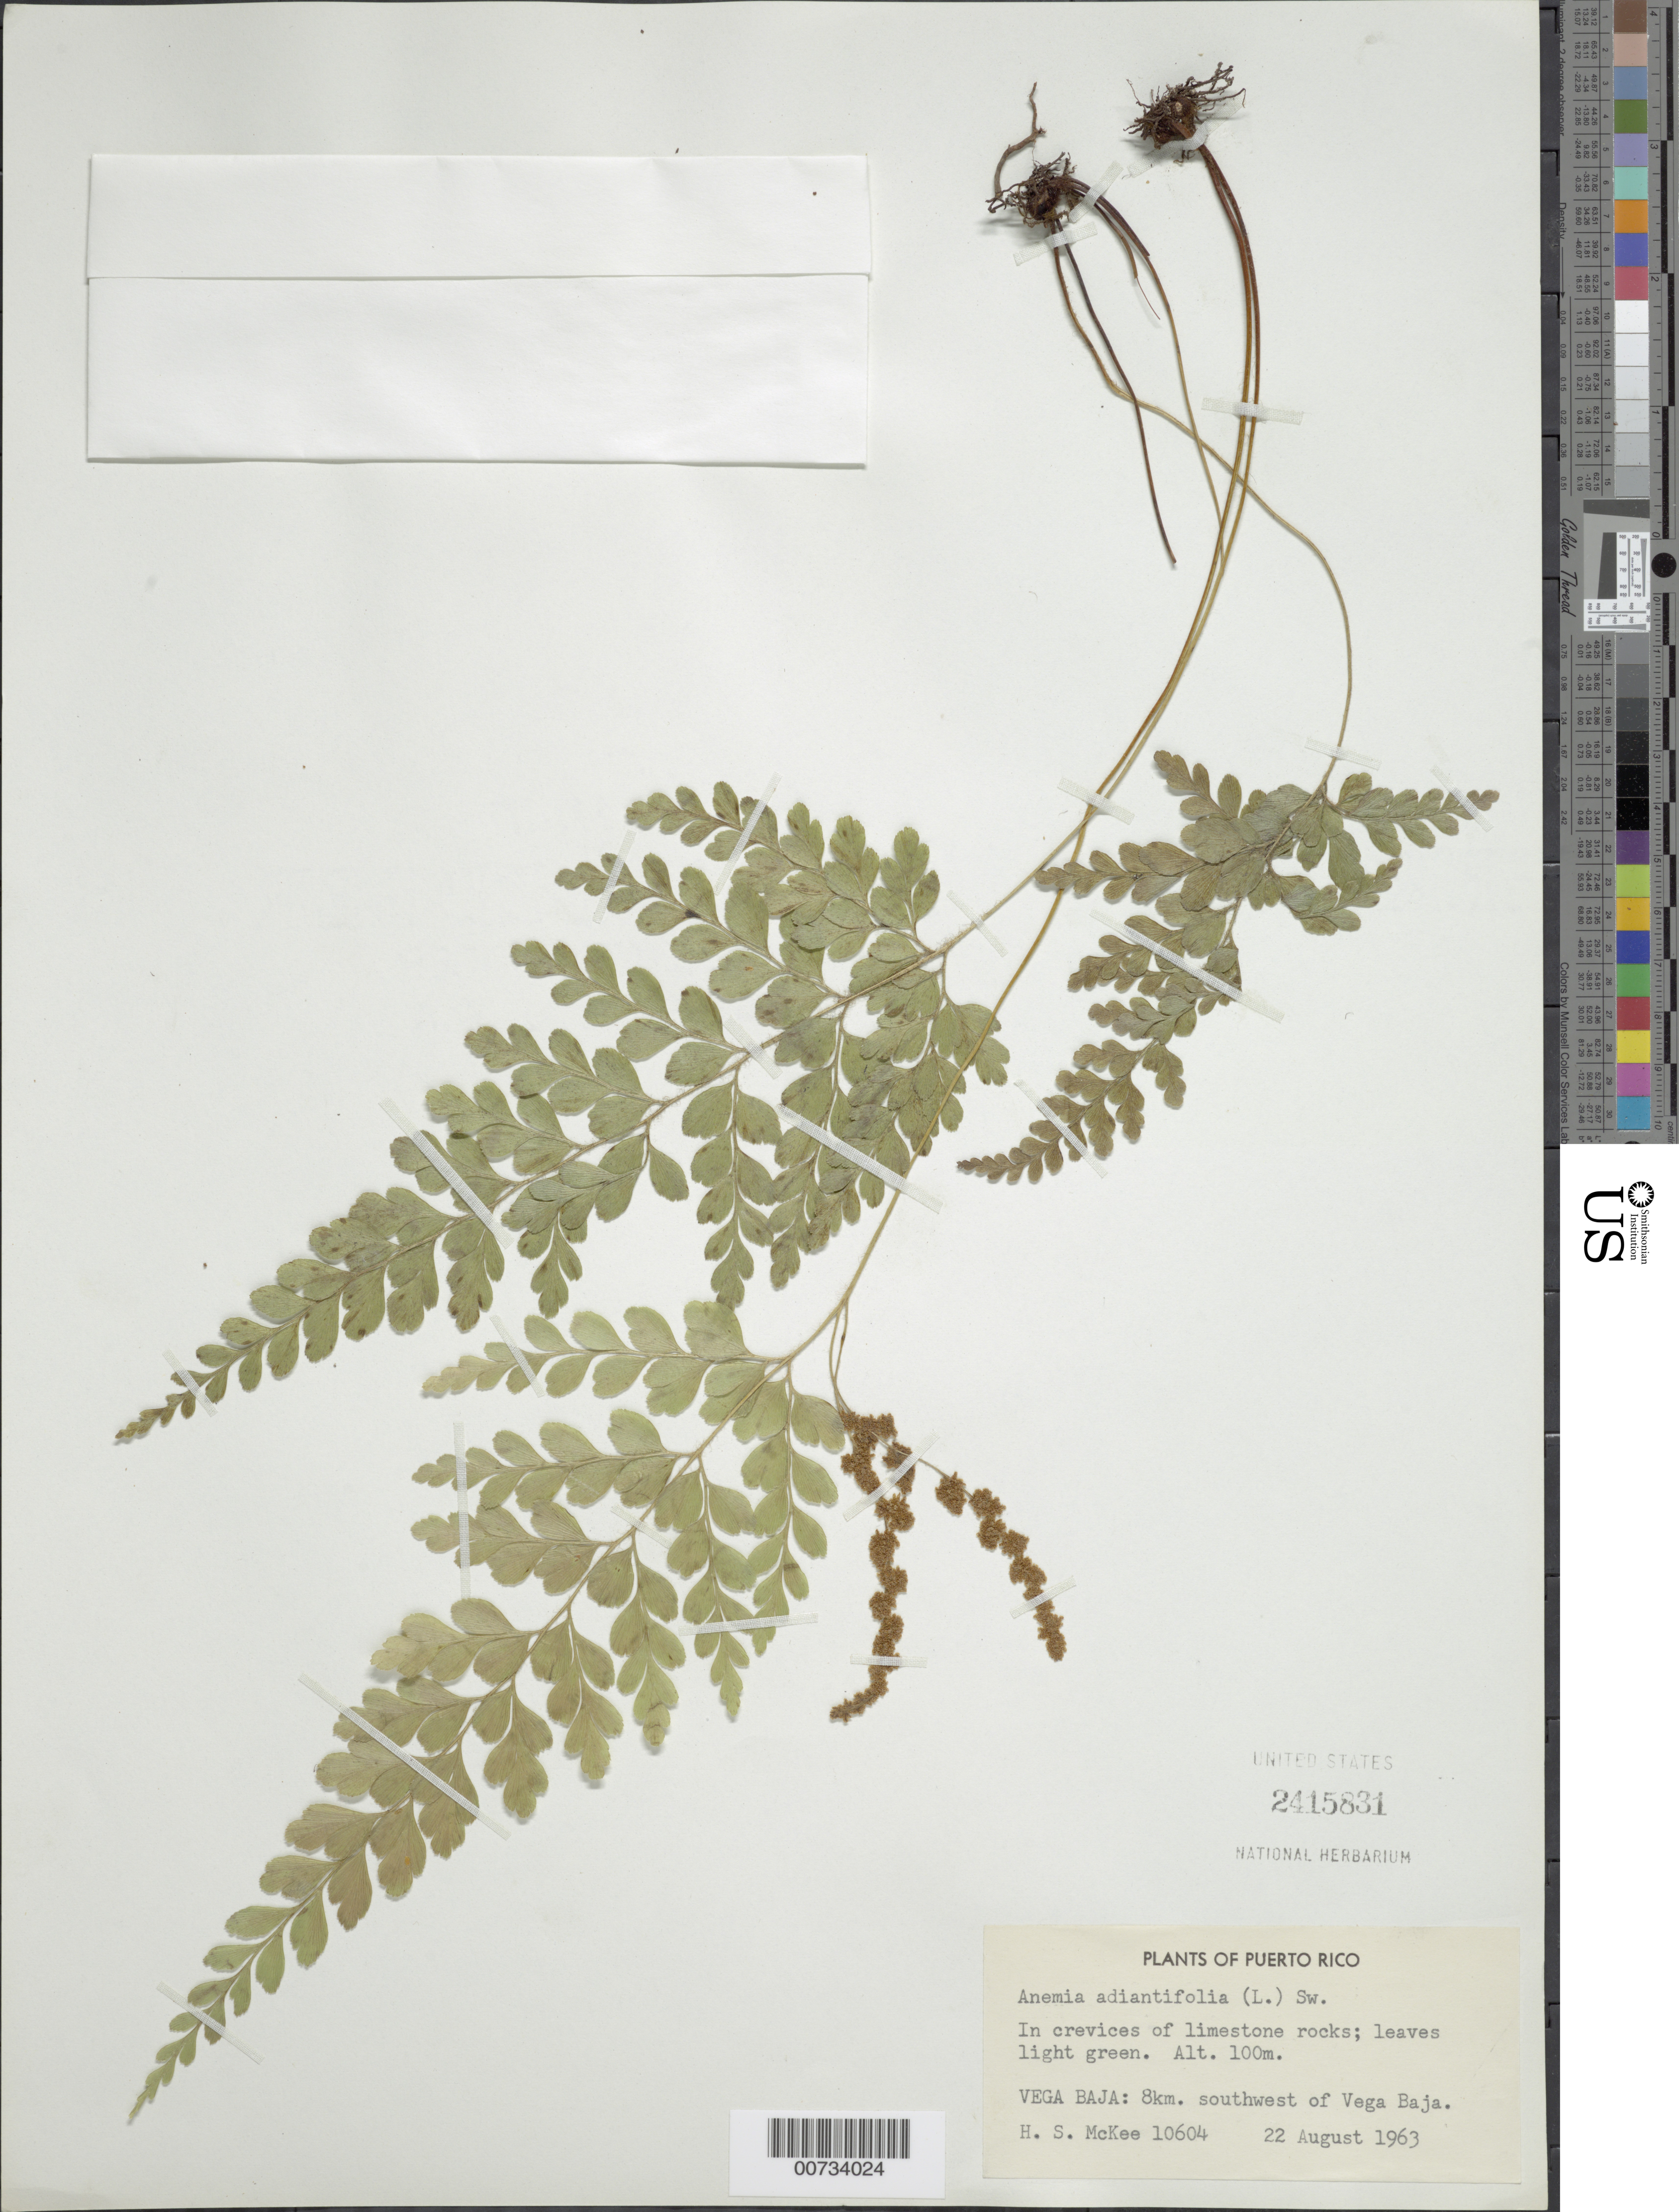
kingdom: Plantae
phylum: Tracheophyta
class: Polypodiopsida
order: Schizaeales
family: Anemiaceae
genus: Anemia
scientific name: Anemia adiantifolia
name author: (L.) Sw.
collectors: H. S. McKee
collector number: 10604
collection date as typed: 22 Aug 1963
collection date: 1963-08-22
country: Puerto Rico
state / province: Vega Baja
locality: Vega Baja: 8 km SW of Vega Baja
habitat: In crevices of limestone rocks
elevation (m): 100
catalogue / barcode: US 2415831